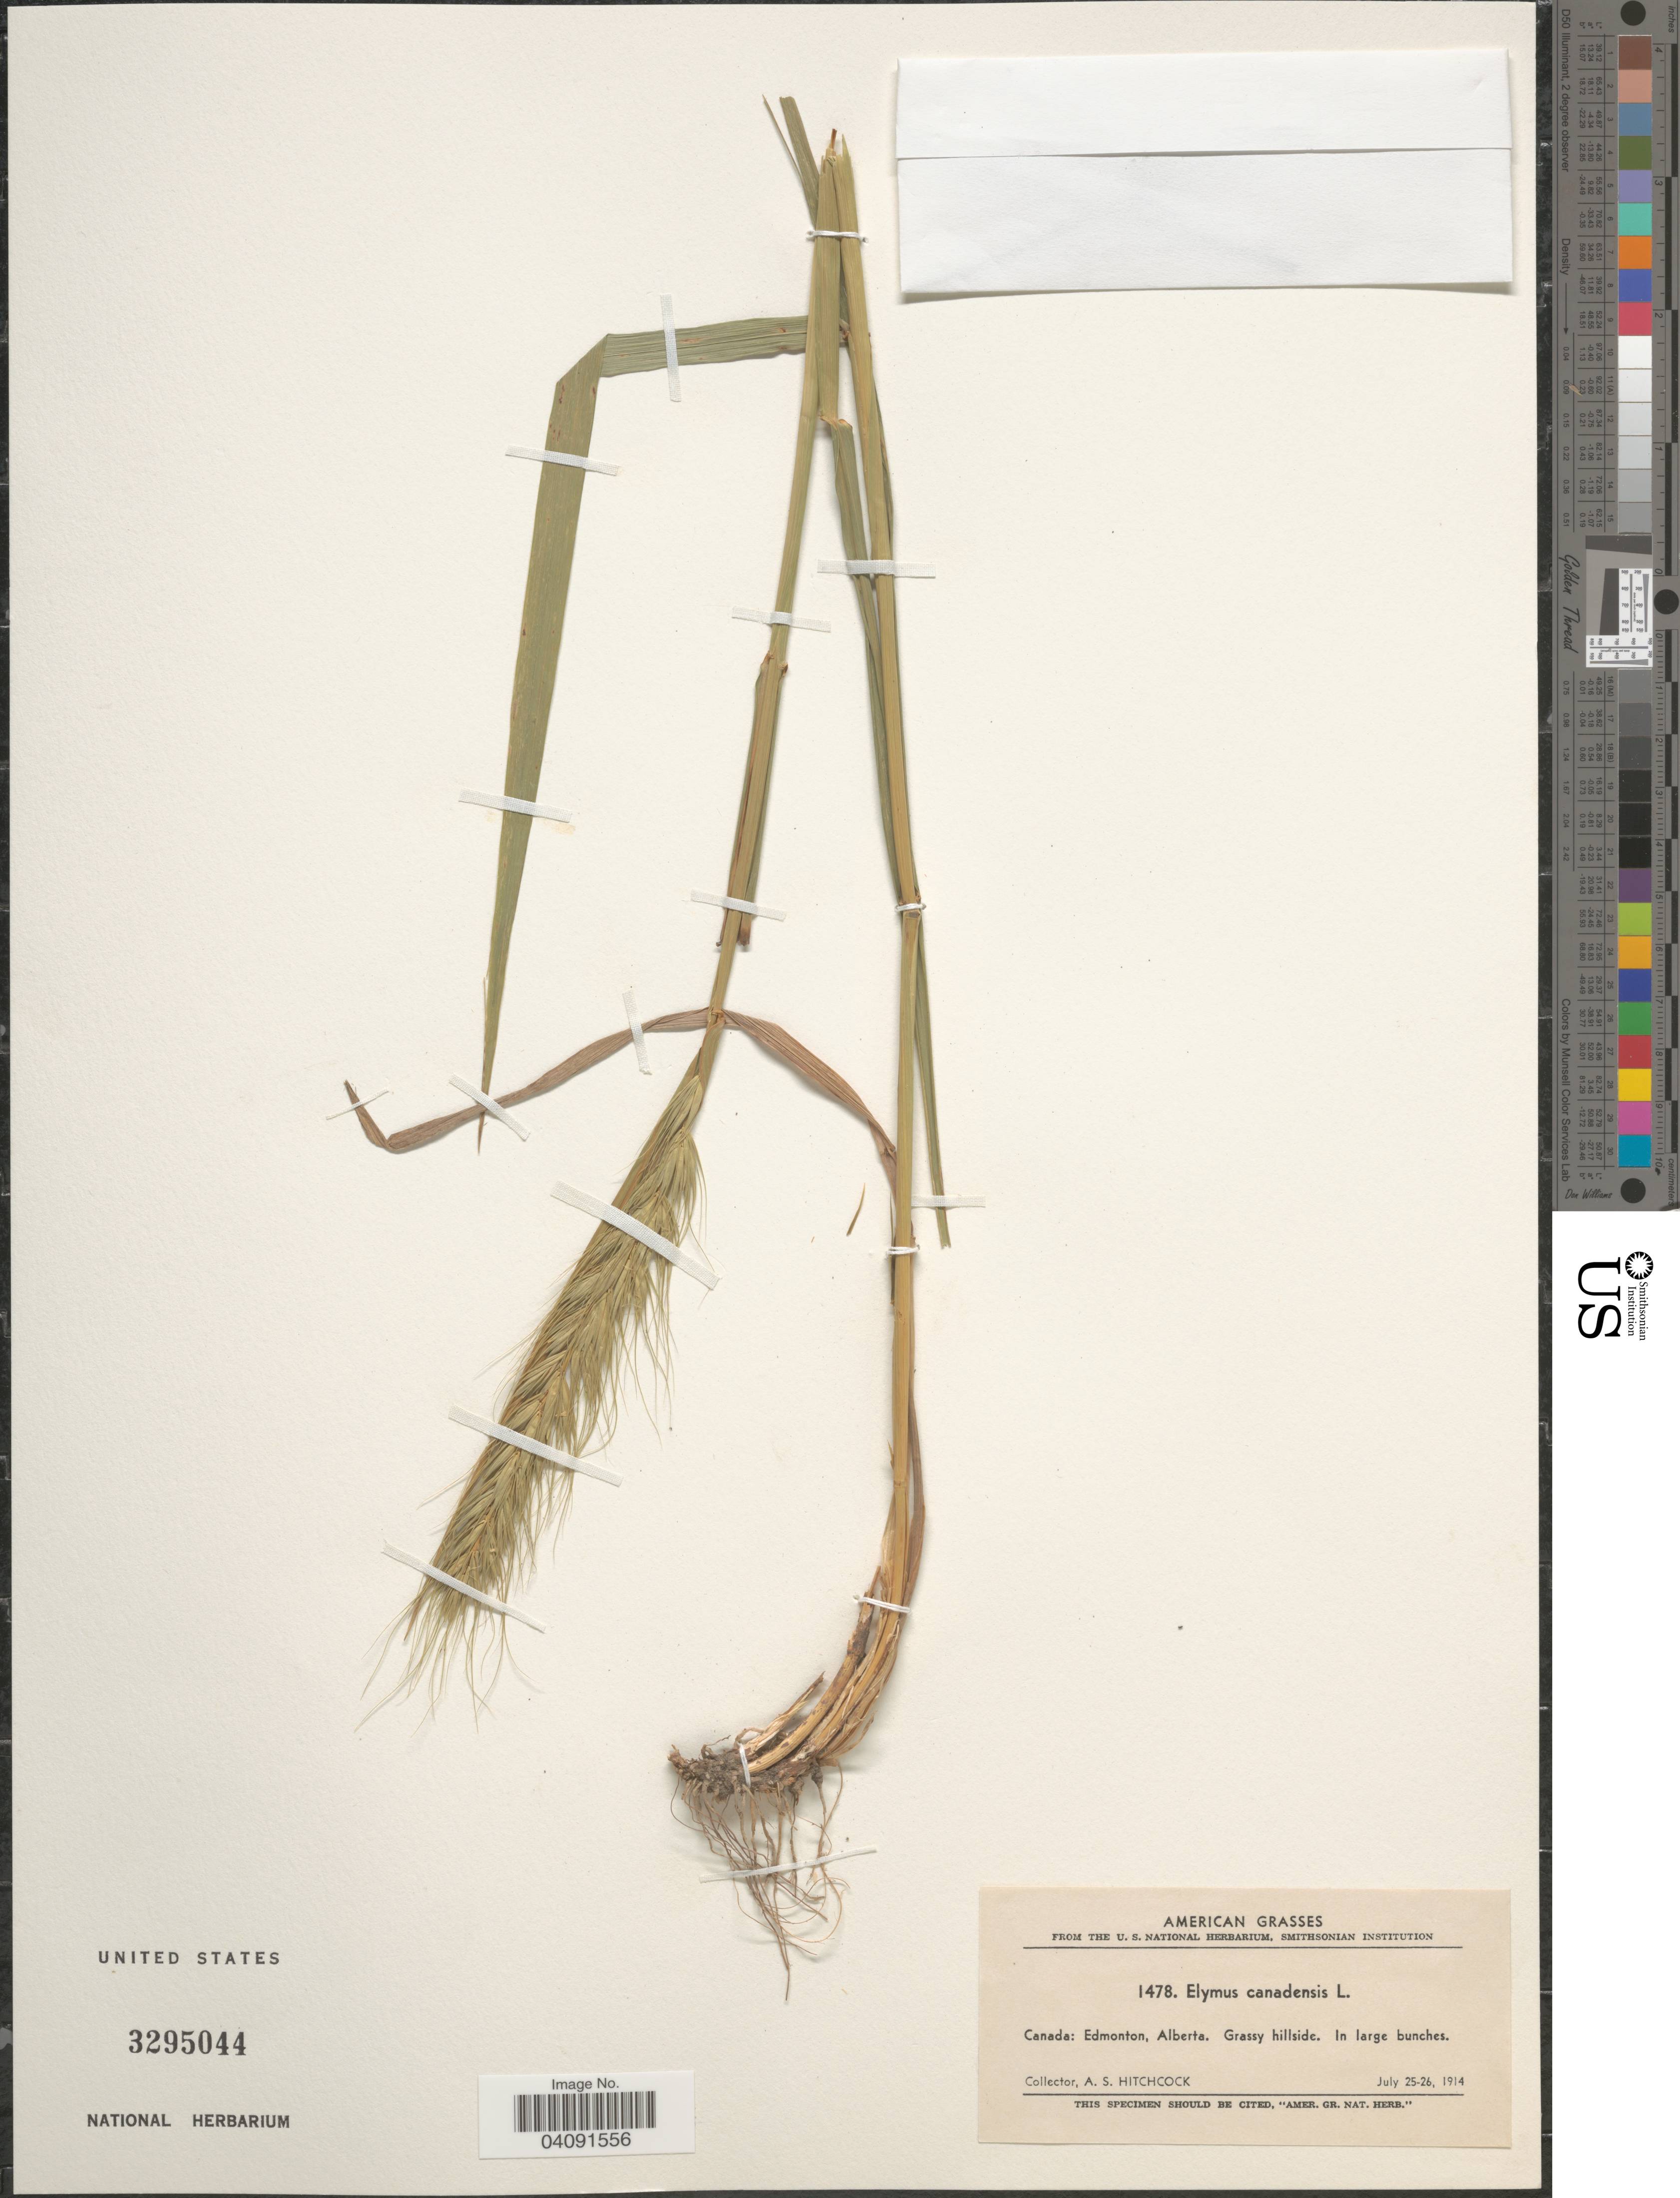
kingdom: Plantae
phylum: Tracheophyta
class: Liliopsida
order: Poales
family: Poaceae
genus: Elymus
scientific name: Elymus canadensis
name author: L.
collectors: A. S. Hitchcock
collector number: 1478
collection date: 1914-07-25/1914-07-26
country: Canada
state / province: Alberta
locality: Edmonton. Grassy hillside. in large bunches.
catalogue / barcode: US 3295044